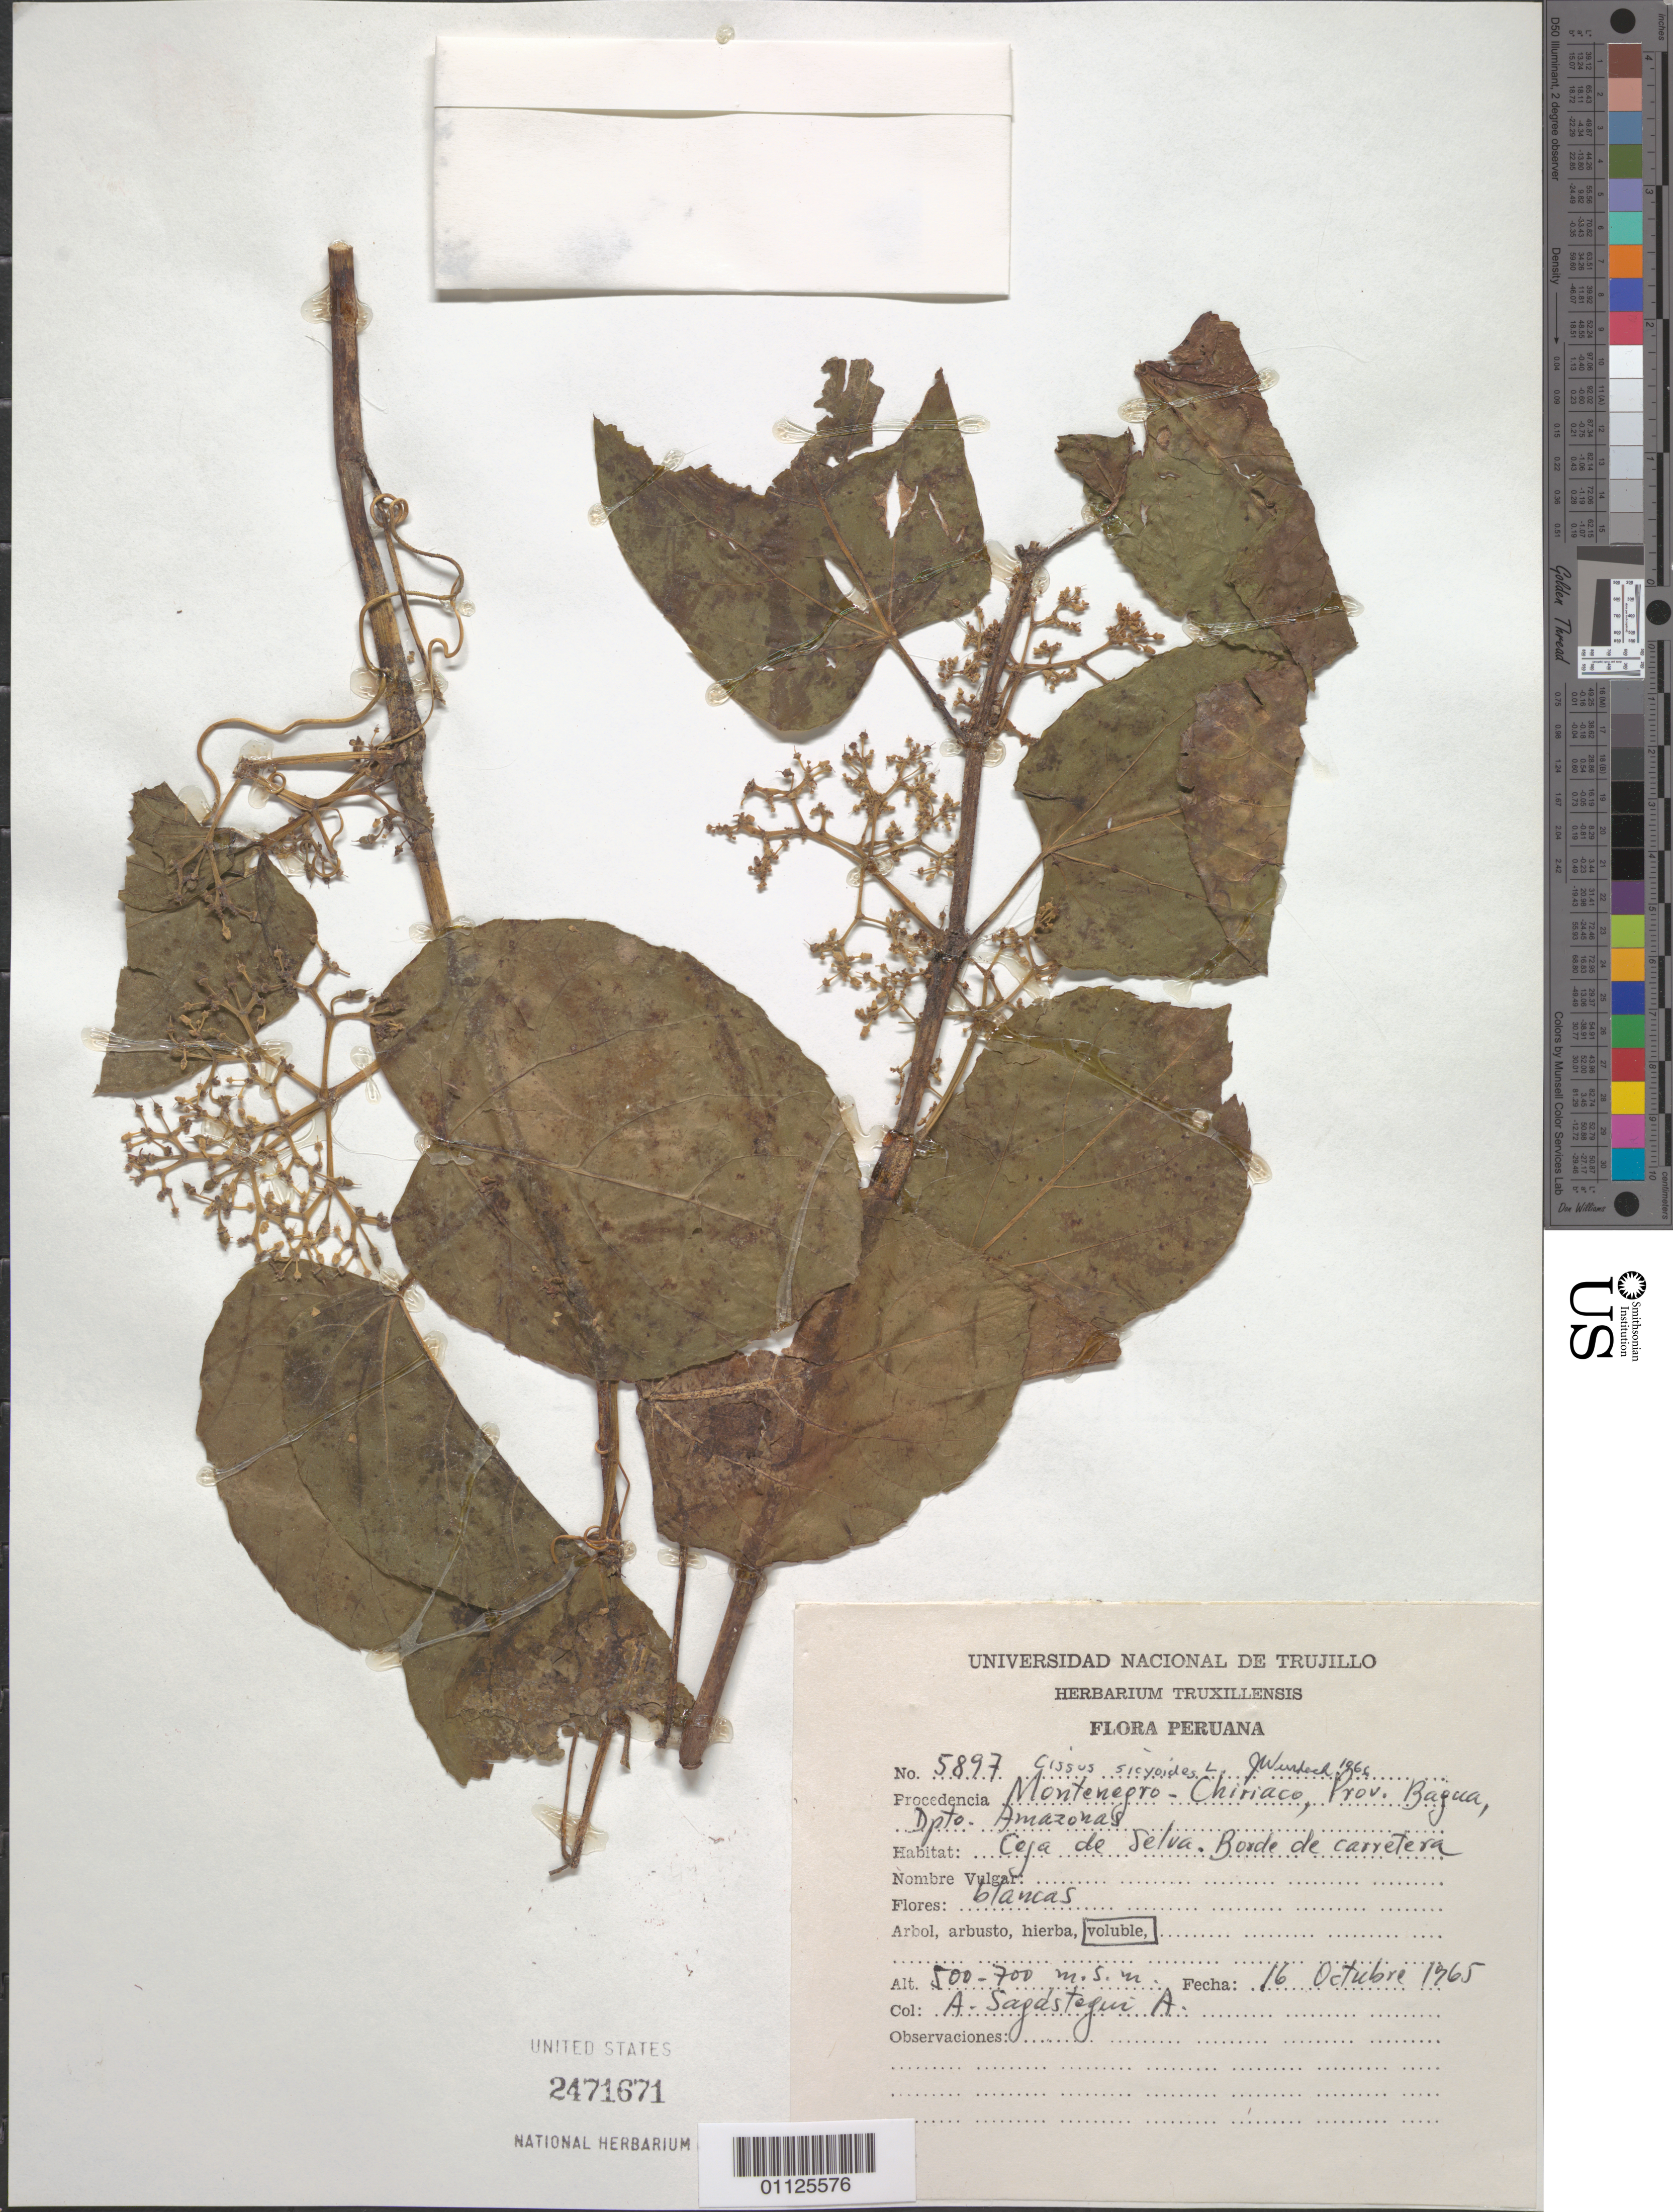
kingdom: Plantae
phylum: Tracheophyta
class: Magnoliopsida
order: Vitales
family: Vitaceae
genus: Cissus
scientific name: Cissus verticillata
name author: (L.) Nicolson & C.E. Jarvis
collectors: A. Sagástegui A.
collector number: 5897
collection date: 1965-10-16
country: Peru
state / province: Amazonas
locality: Montenegro - Chiriaco, Prov. Bagua.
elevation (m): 500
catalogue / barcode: US 2471671